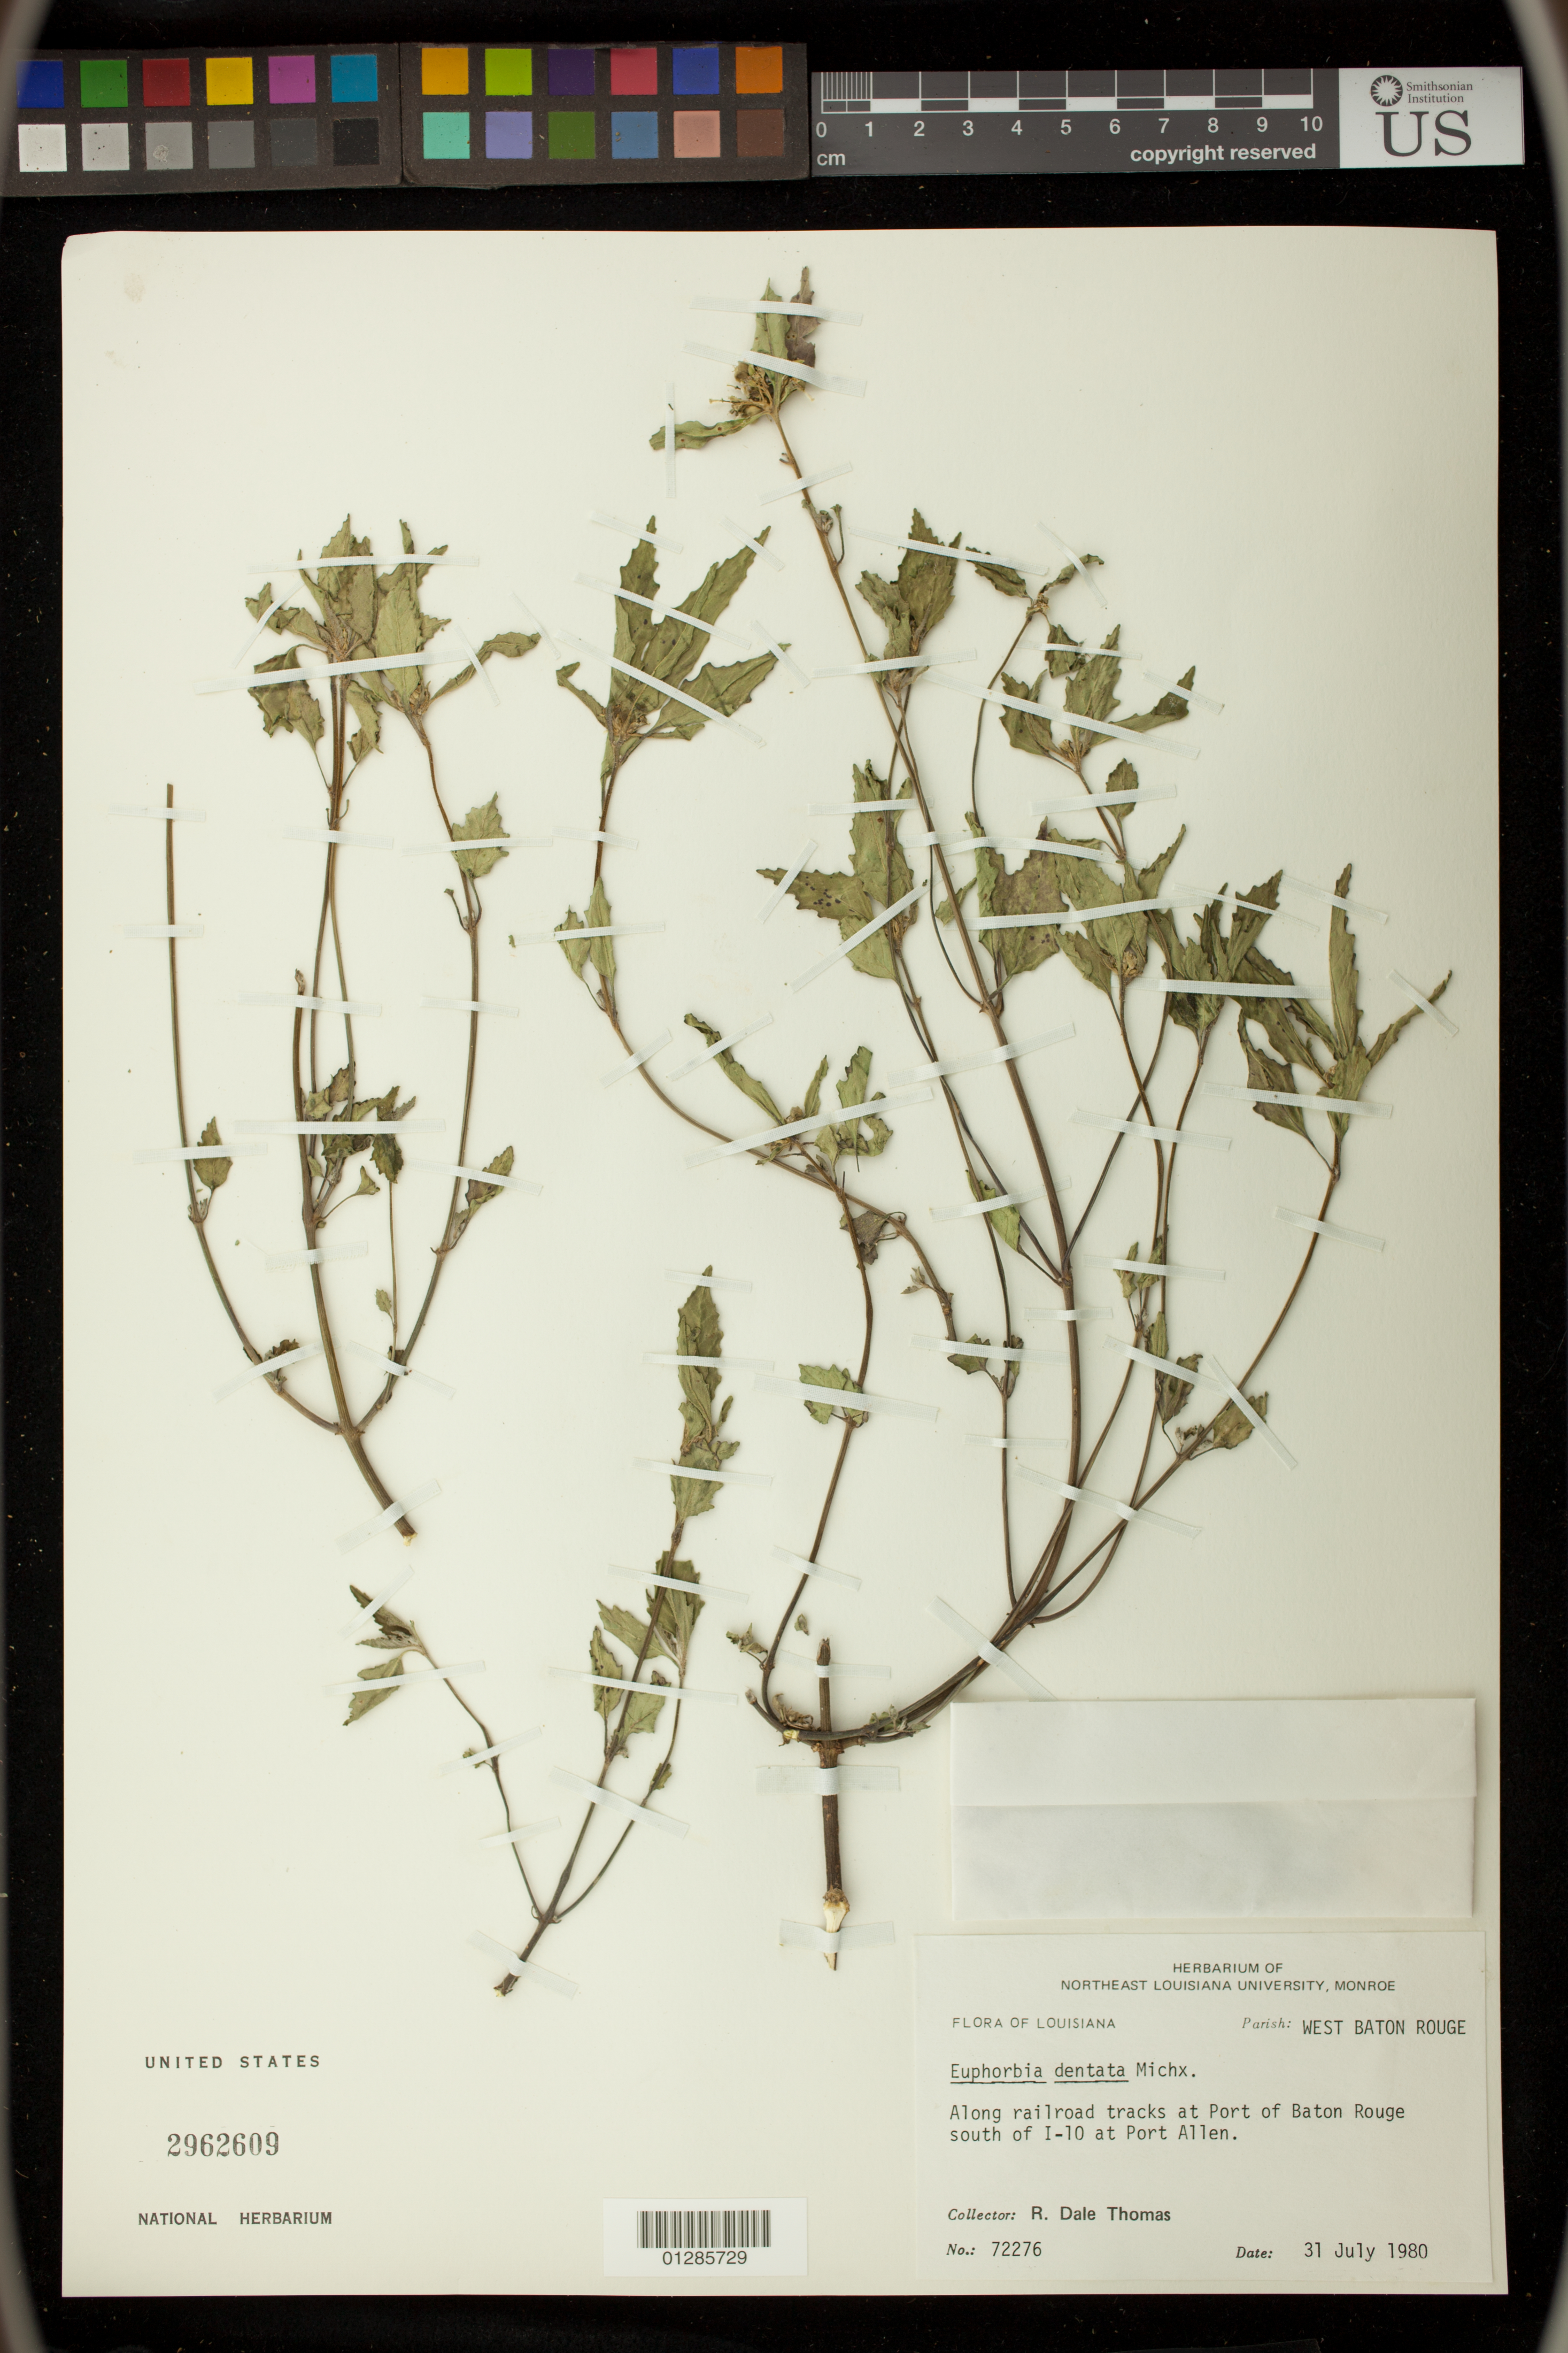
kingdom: Plantae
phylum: Tracheophyta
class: Magnoliopsida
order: Malpighiales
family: Euphorbiaceae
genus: Euphorbia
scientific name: Euphorbia dentata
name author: Michx.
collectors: R. Thomas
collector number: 72276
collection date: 1980-07-31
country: United States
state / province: Louisiana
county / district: Esat Baton Rouge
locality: Railroad tracks at Port of Baton Rouge south of I-10 at Port Allen.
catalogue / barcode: US 2962609